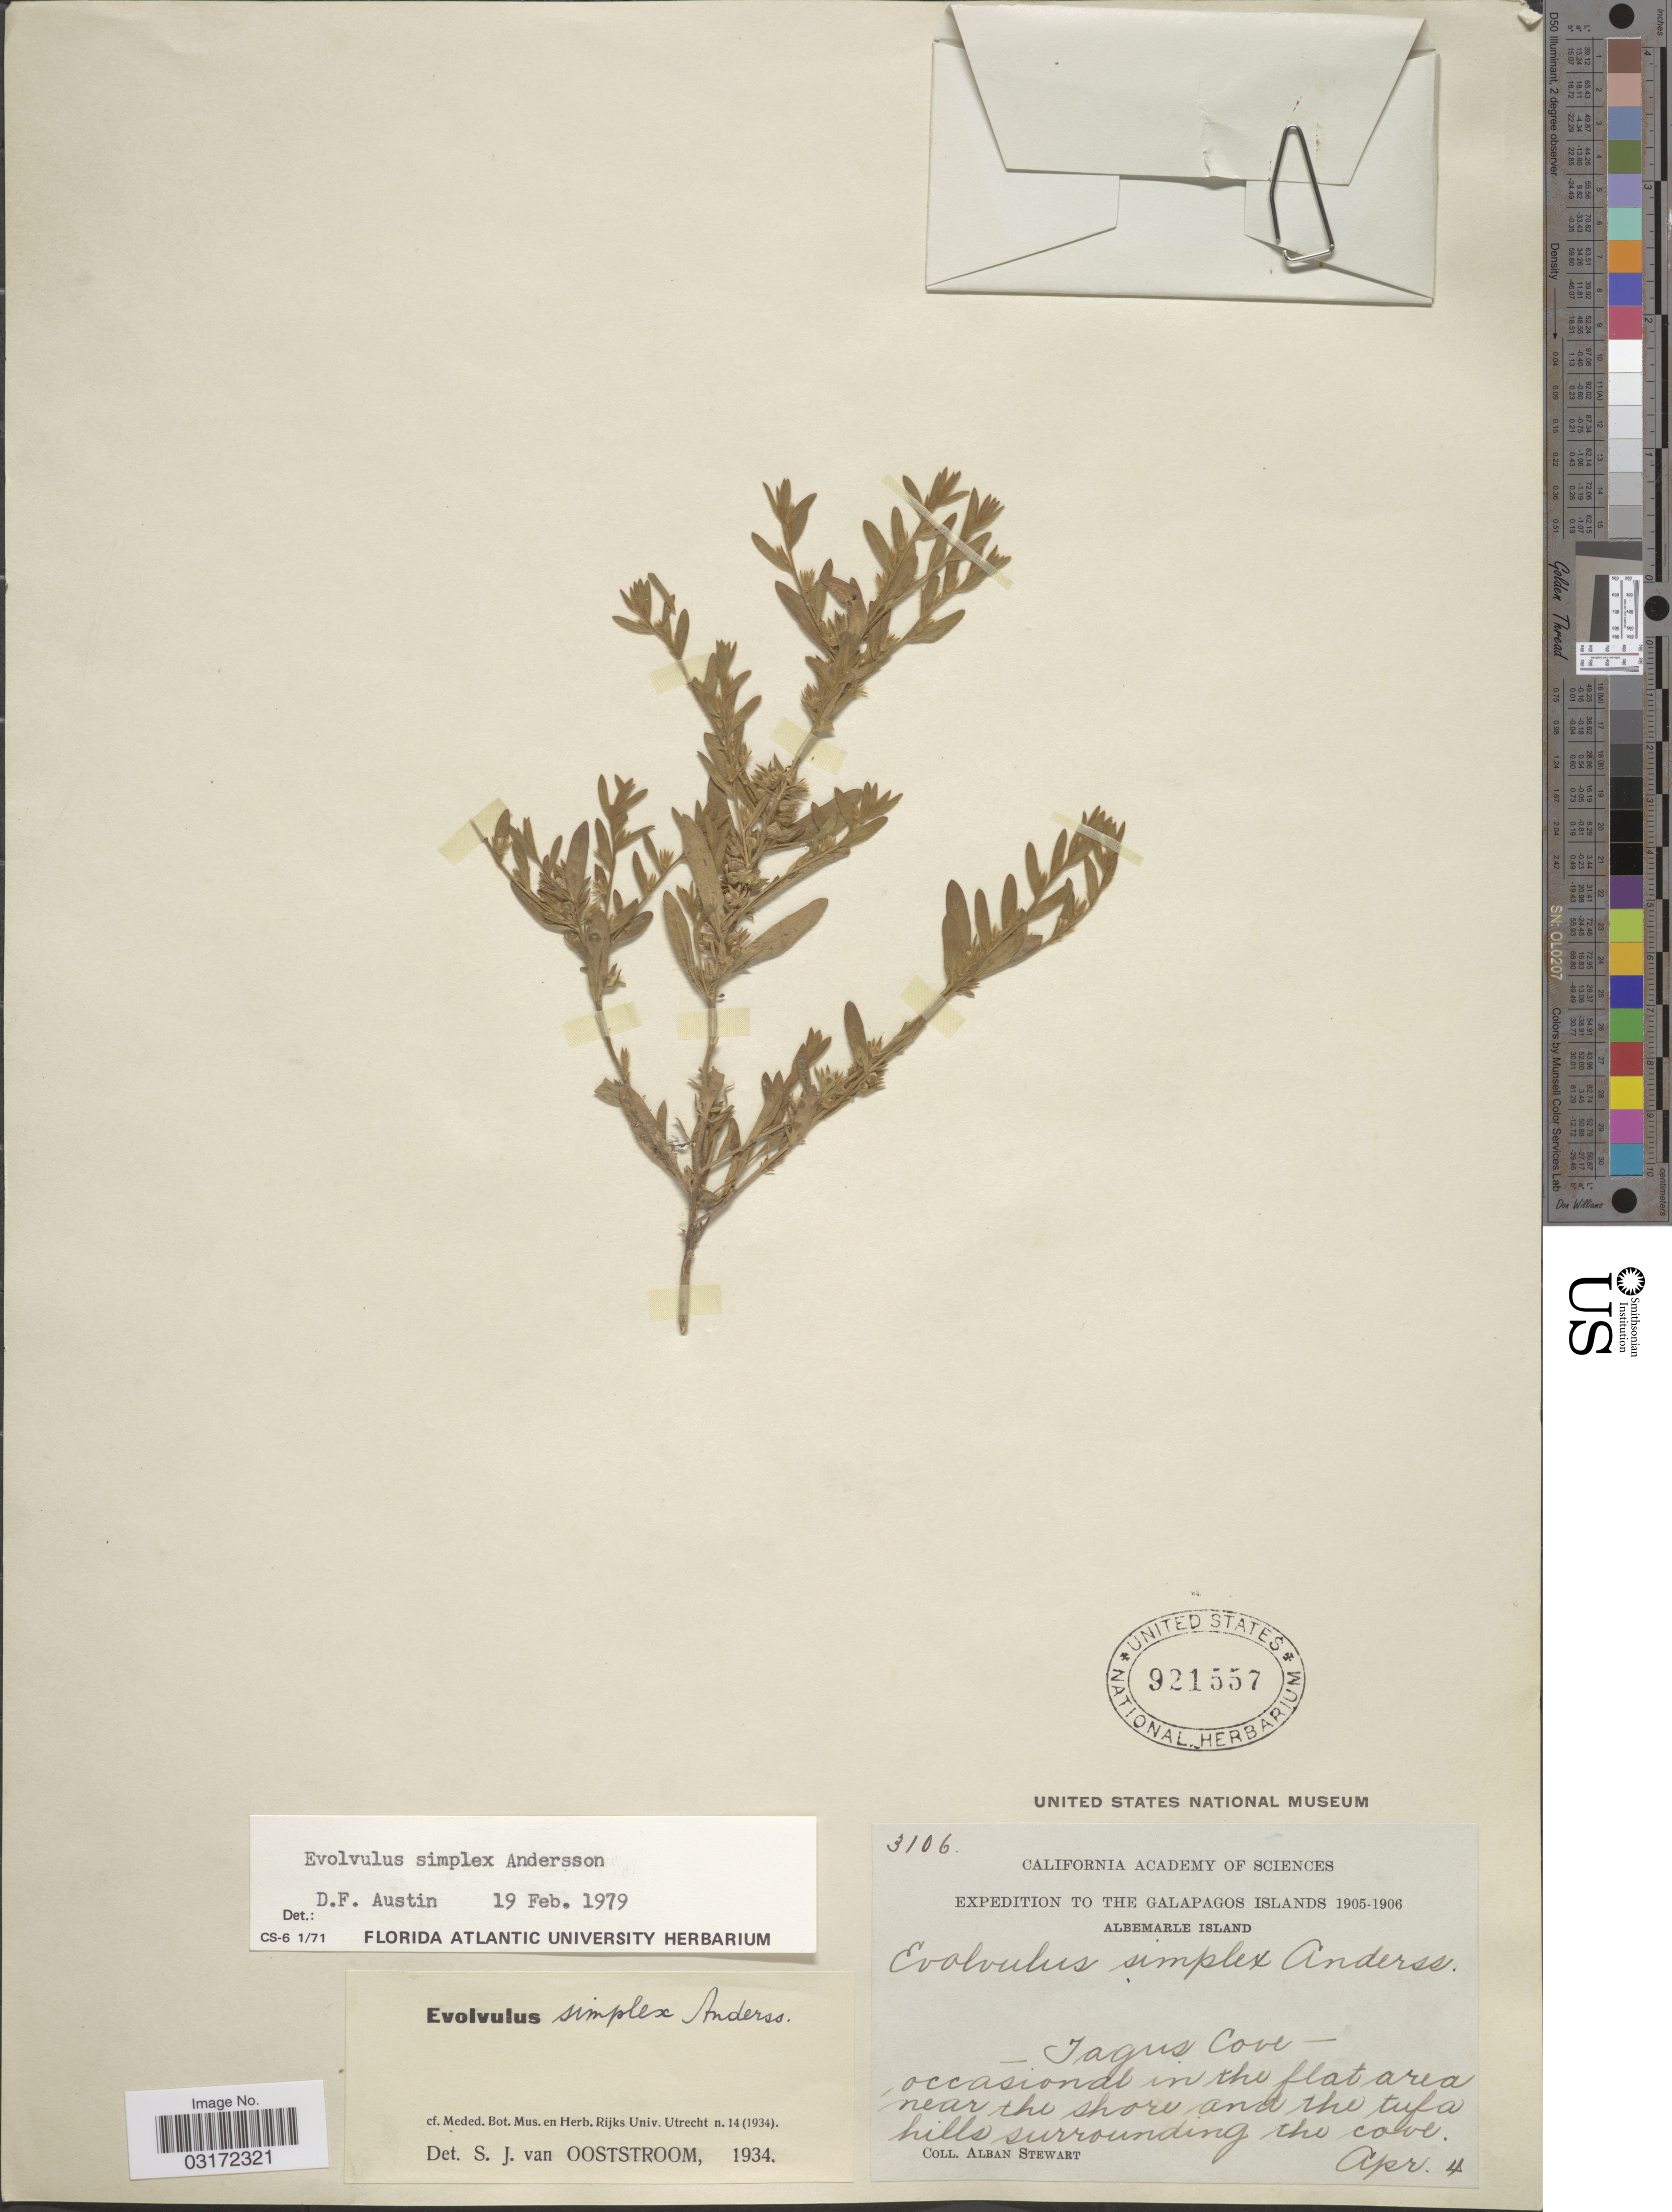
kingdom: Plantae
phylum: Tracheophyta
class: Magnoliopsida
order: Solanales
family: Convolvulaceae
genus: Evolvulus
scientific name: Evolvulus simplex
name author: Andersson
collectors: A. Stewart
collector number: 3106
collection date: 1905-04-04/1906-04-04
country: Ecuador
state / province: Colón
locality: The Galapagos Islands. Albemarle Island. Tagus Cove.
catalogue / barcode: US 921557